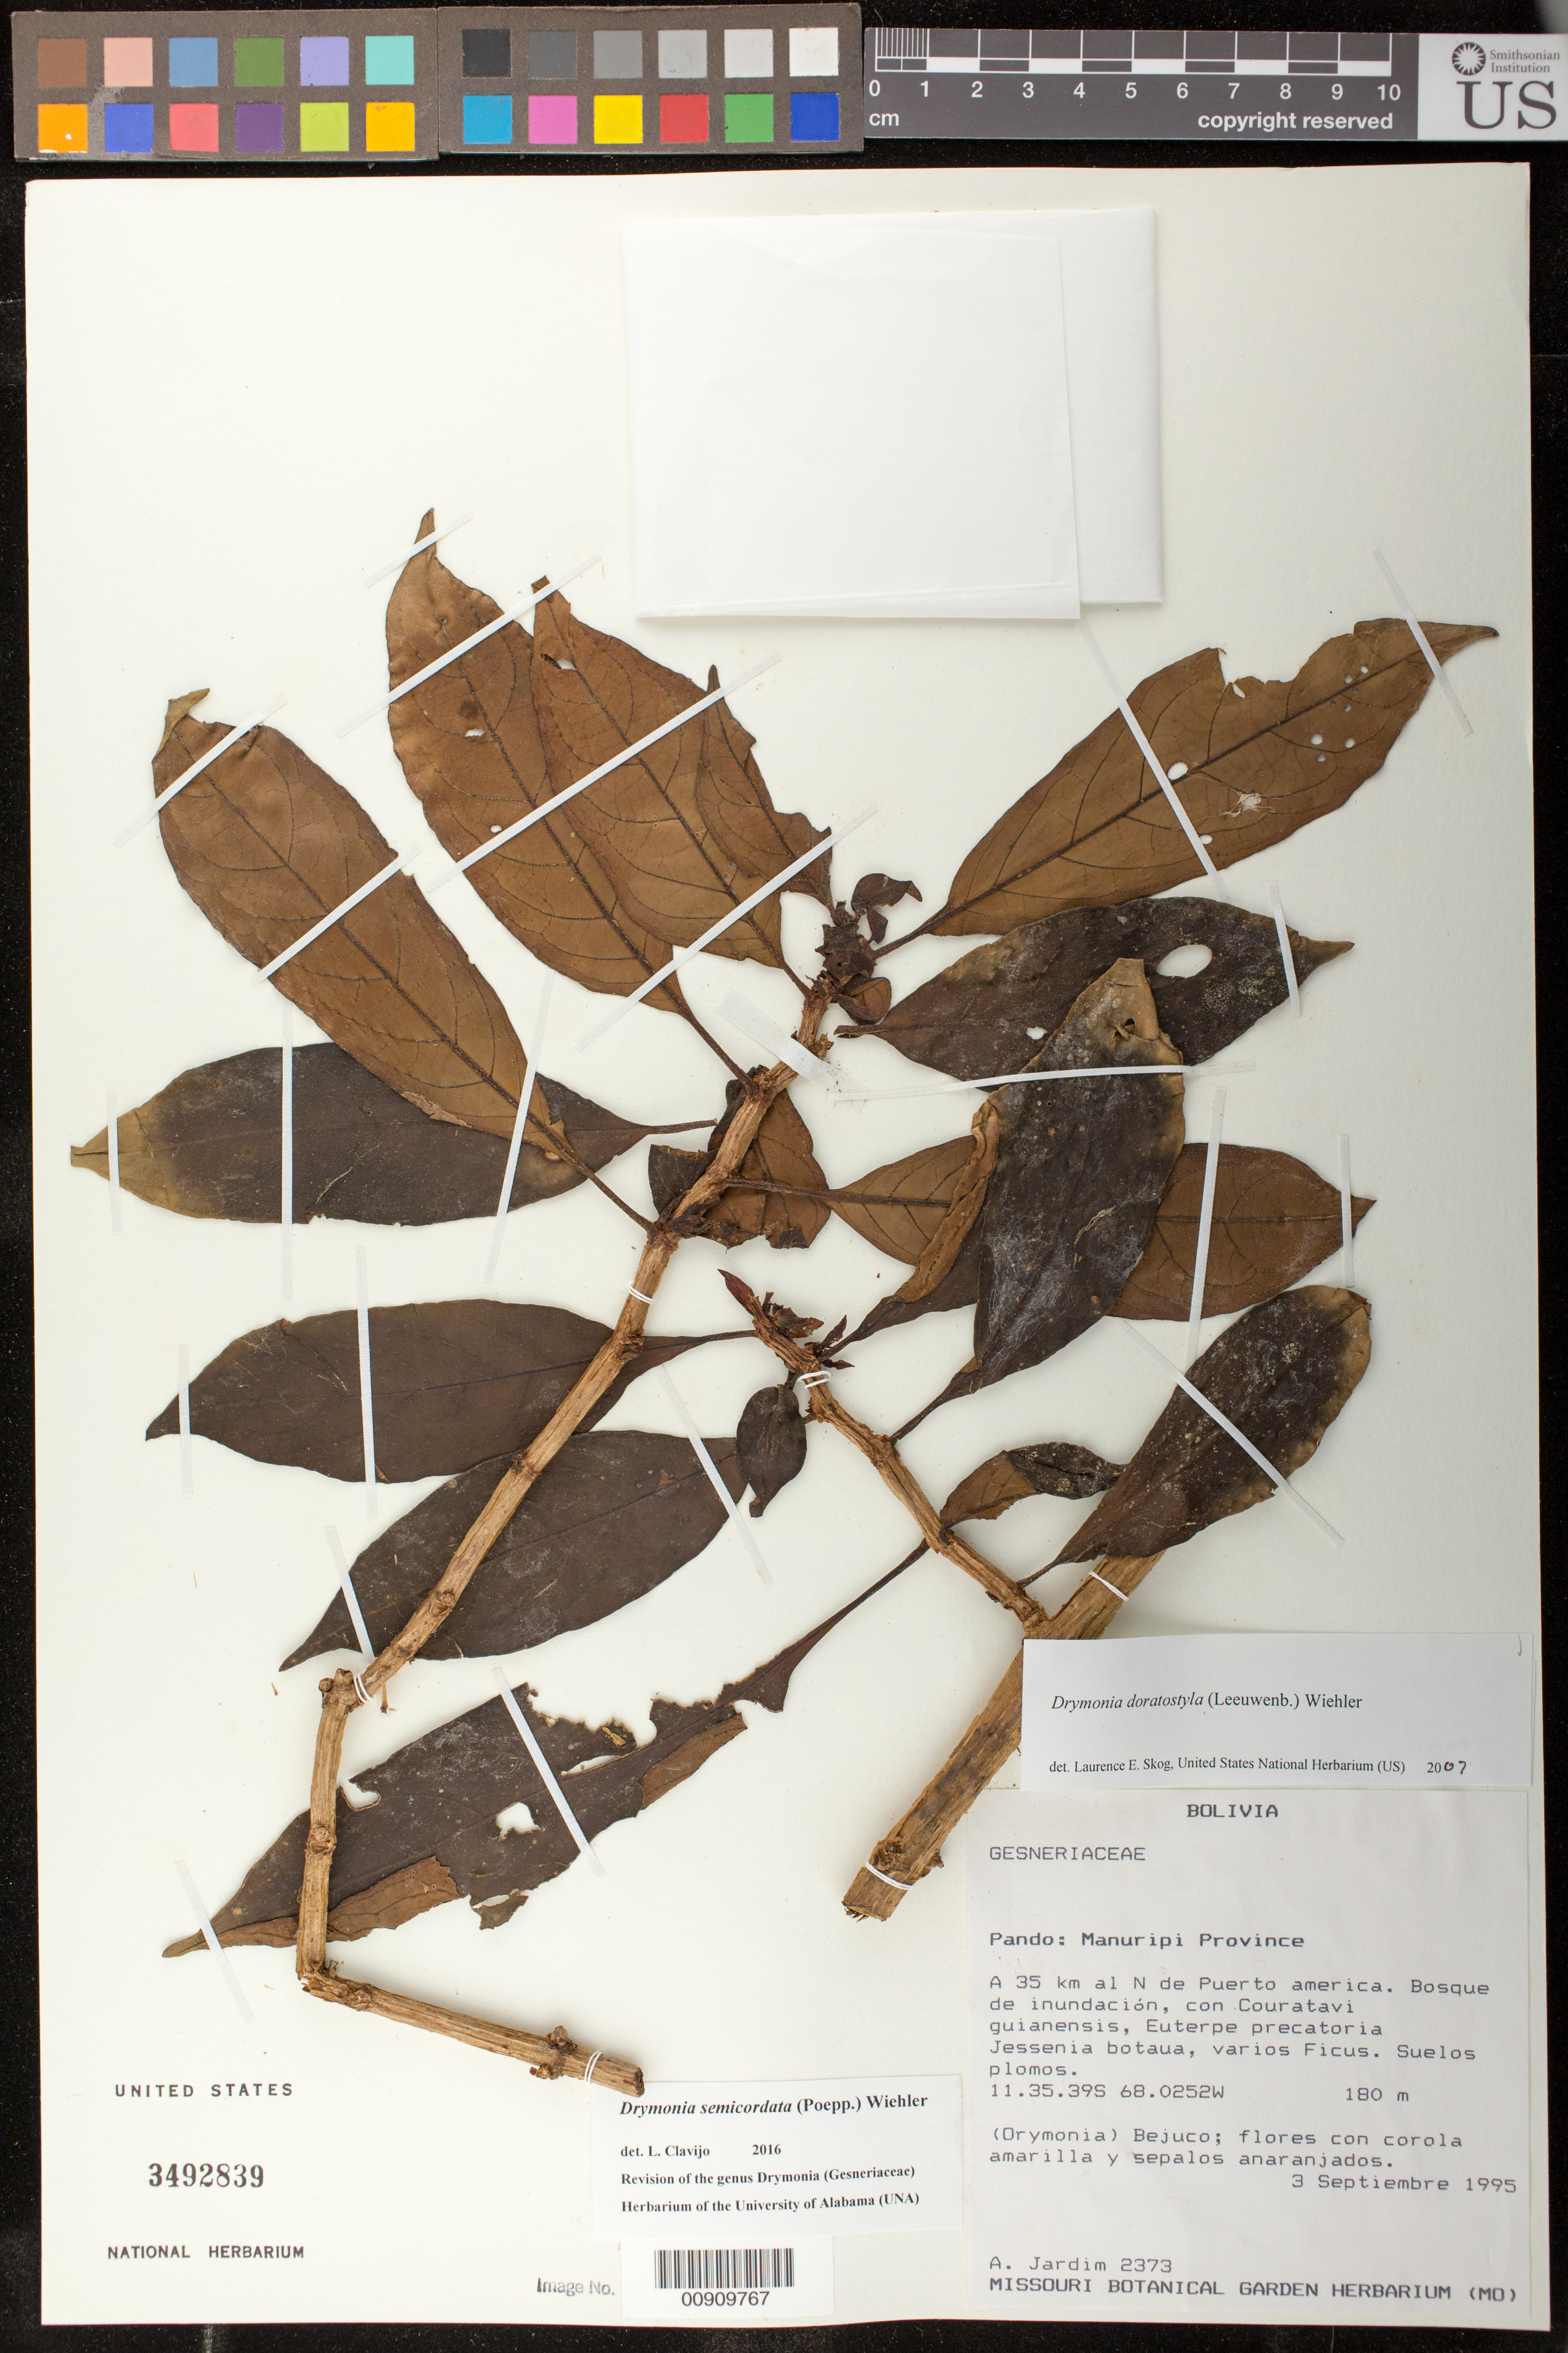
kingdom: Plantae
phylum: Tracheophyta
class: Magnoliopsida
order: Lamiales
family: Gesneriaceae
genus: Drymonia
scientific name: Drymonia semicordata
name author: (Poepp.) Wiehler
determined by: Clavijo, L.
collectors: A. Jardim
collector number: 2373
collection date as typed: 03 Sep 1995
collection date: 1995-09-03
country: Bolivia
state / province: Pando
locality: Pando: Manuripi Province. A 35 km al N de Puerto america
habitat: Bosque de inundación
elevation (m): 180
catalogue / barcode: US 3492839